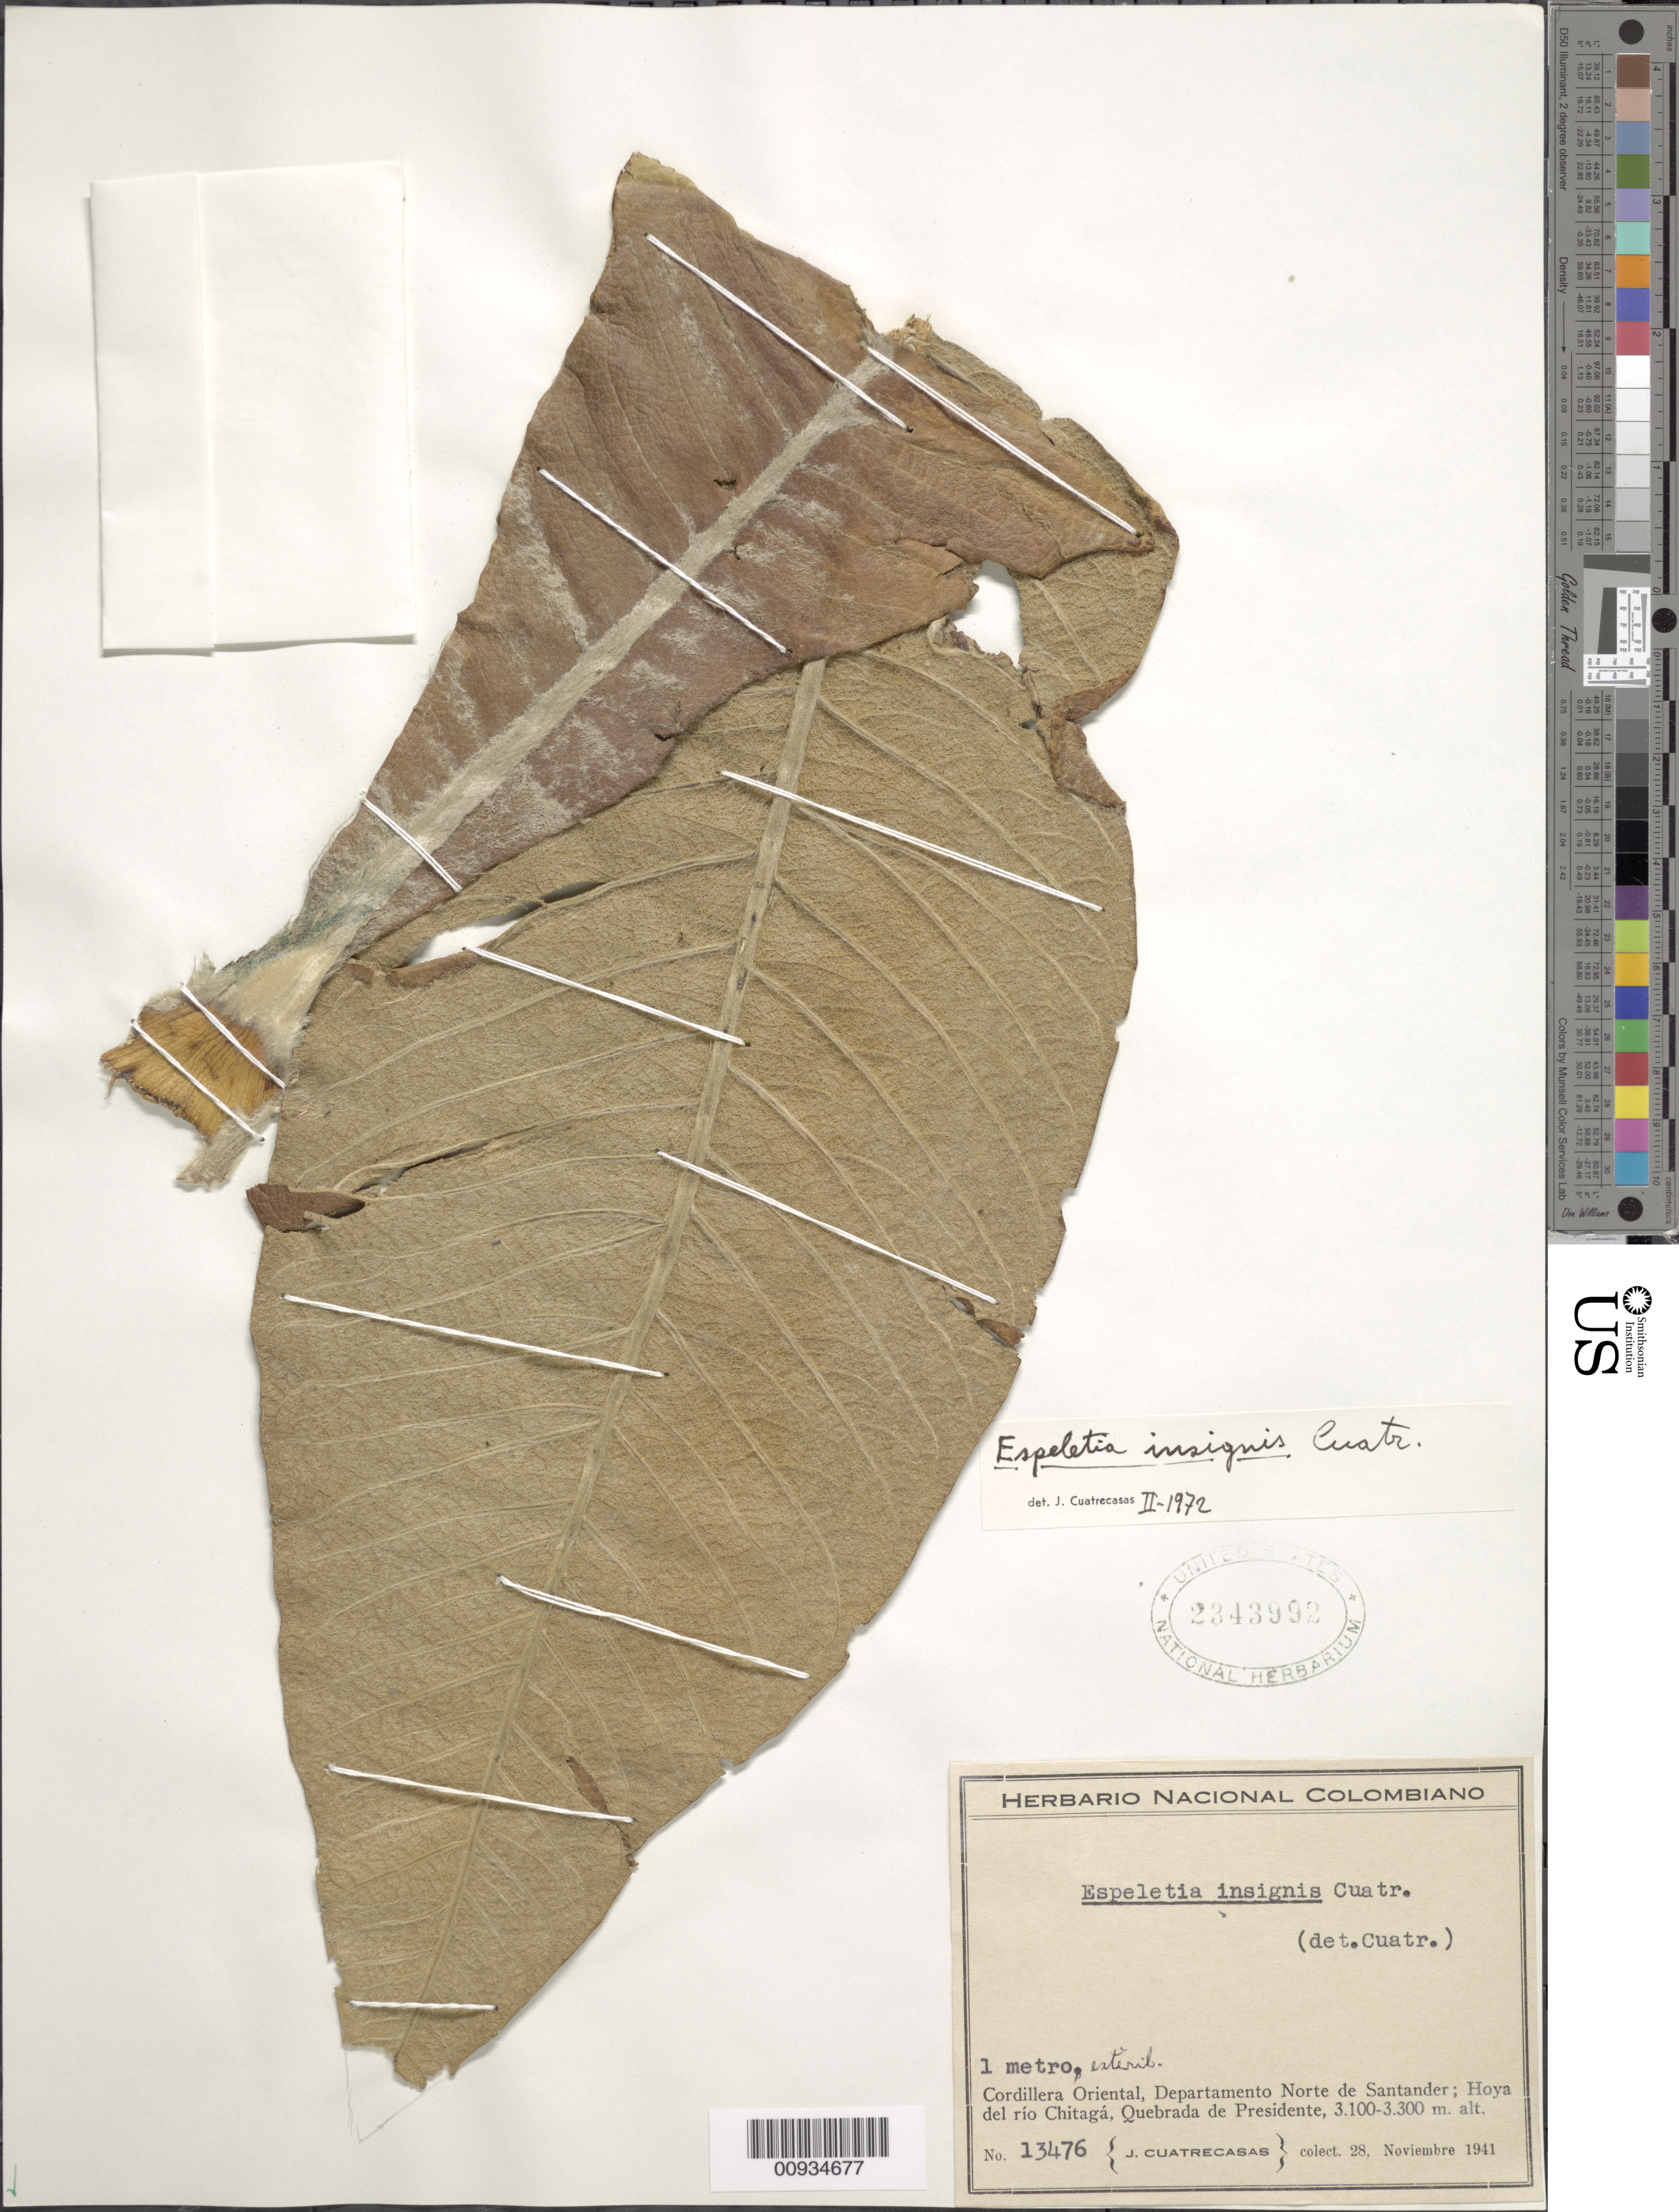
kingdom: Plantae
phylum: Tracheophyta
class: Magnoliopsida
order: Asterales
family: Asteraceae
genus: Espeletiopsis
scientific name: Espeletiopsis insignis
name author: (Cuatrec.) Cuatrec.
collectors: J. Cuatrecasas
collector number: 13476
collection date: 1941-11-28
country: Colombia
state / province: Norte de Santander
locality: Hoya del Río Chitagá, Quebrada de Presidente.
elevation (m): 3100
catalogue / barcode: US 2343992